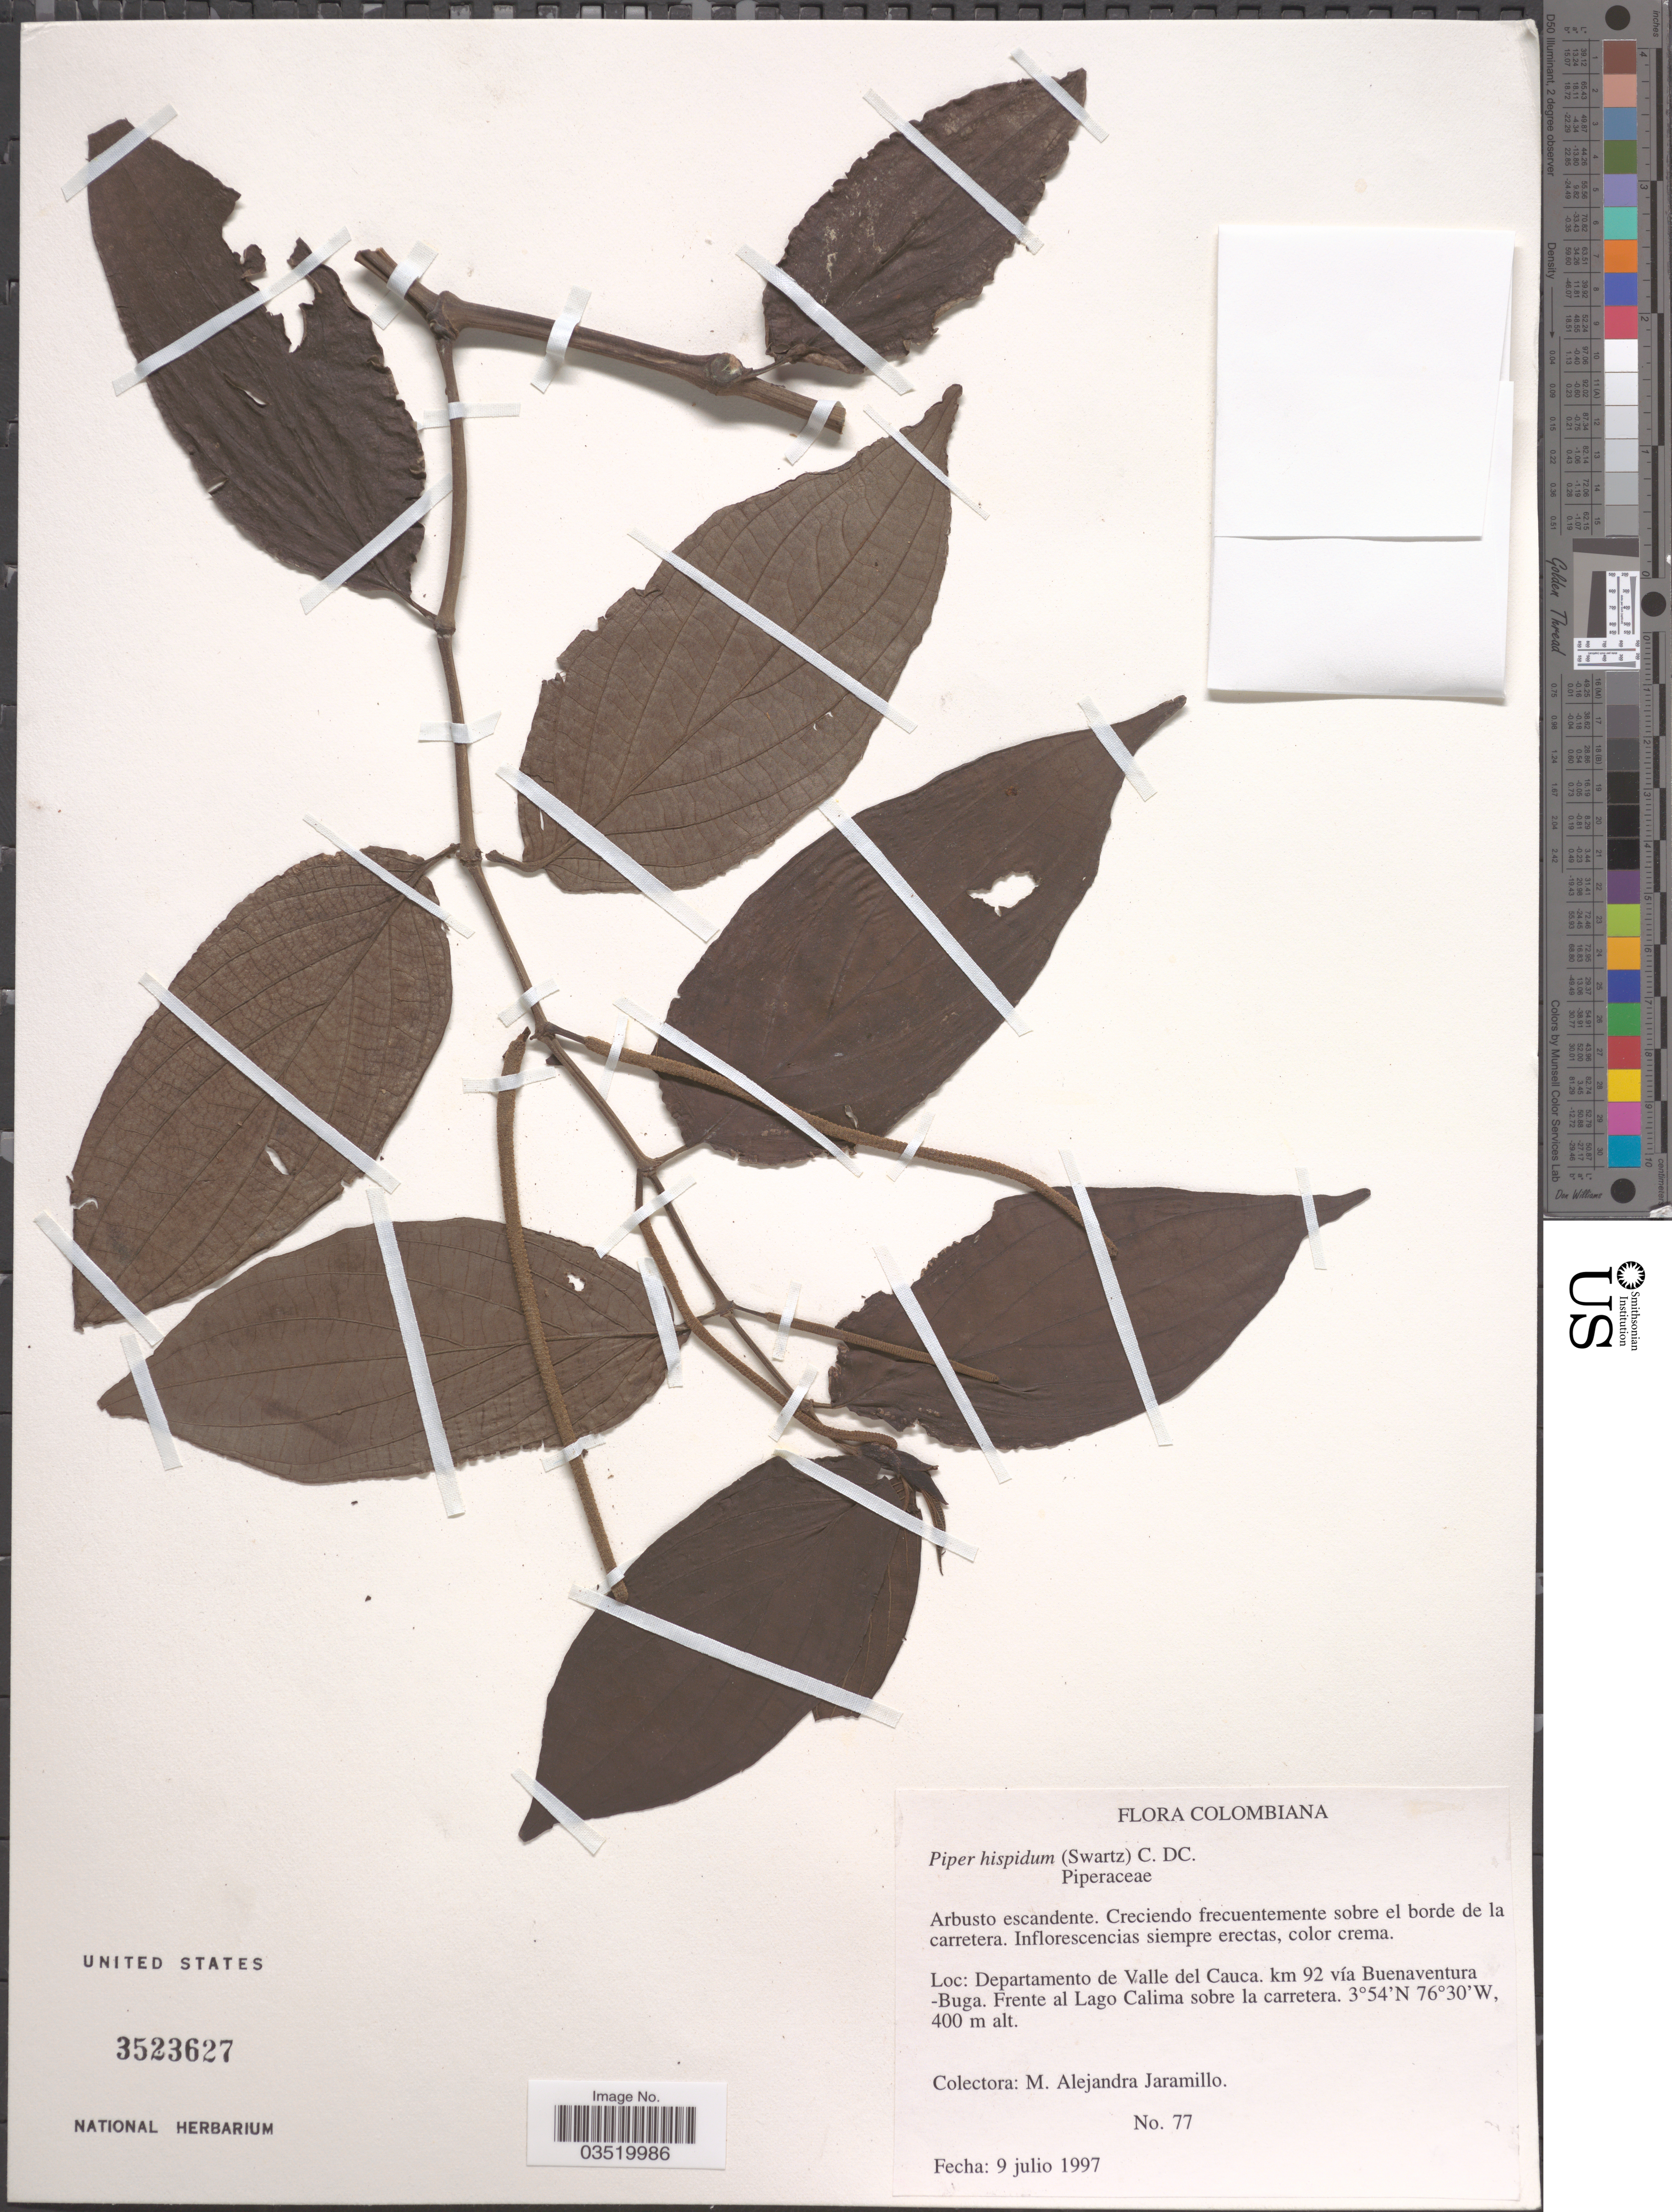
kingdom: Plantae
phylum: Tracheophyta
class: Magnoliopsida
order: Piperales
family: Piperaceae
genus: Piper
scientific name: Piper hispidum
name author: Sw.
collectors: M. A. Jaramillo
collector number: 77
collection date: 1997-07-09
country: Colombia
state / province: Valle del Cauca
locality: Departamento de Valle del Cauca. km 92 vía Buenaventura - Buga. Frente al Lago Calima sobre la carretera.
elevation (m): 400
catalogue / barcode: US 3523627